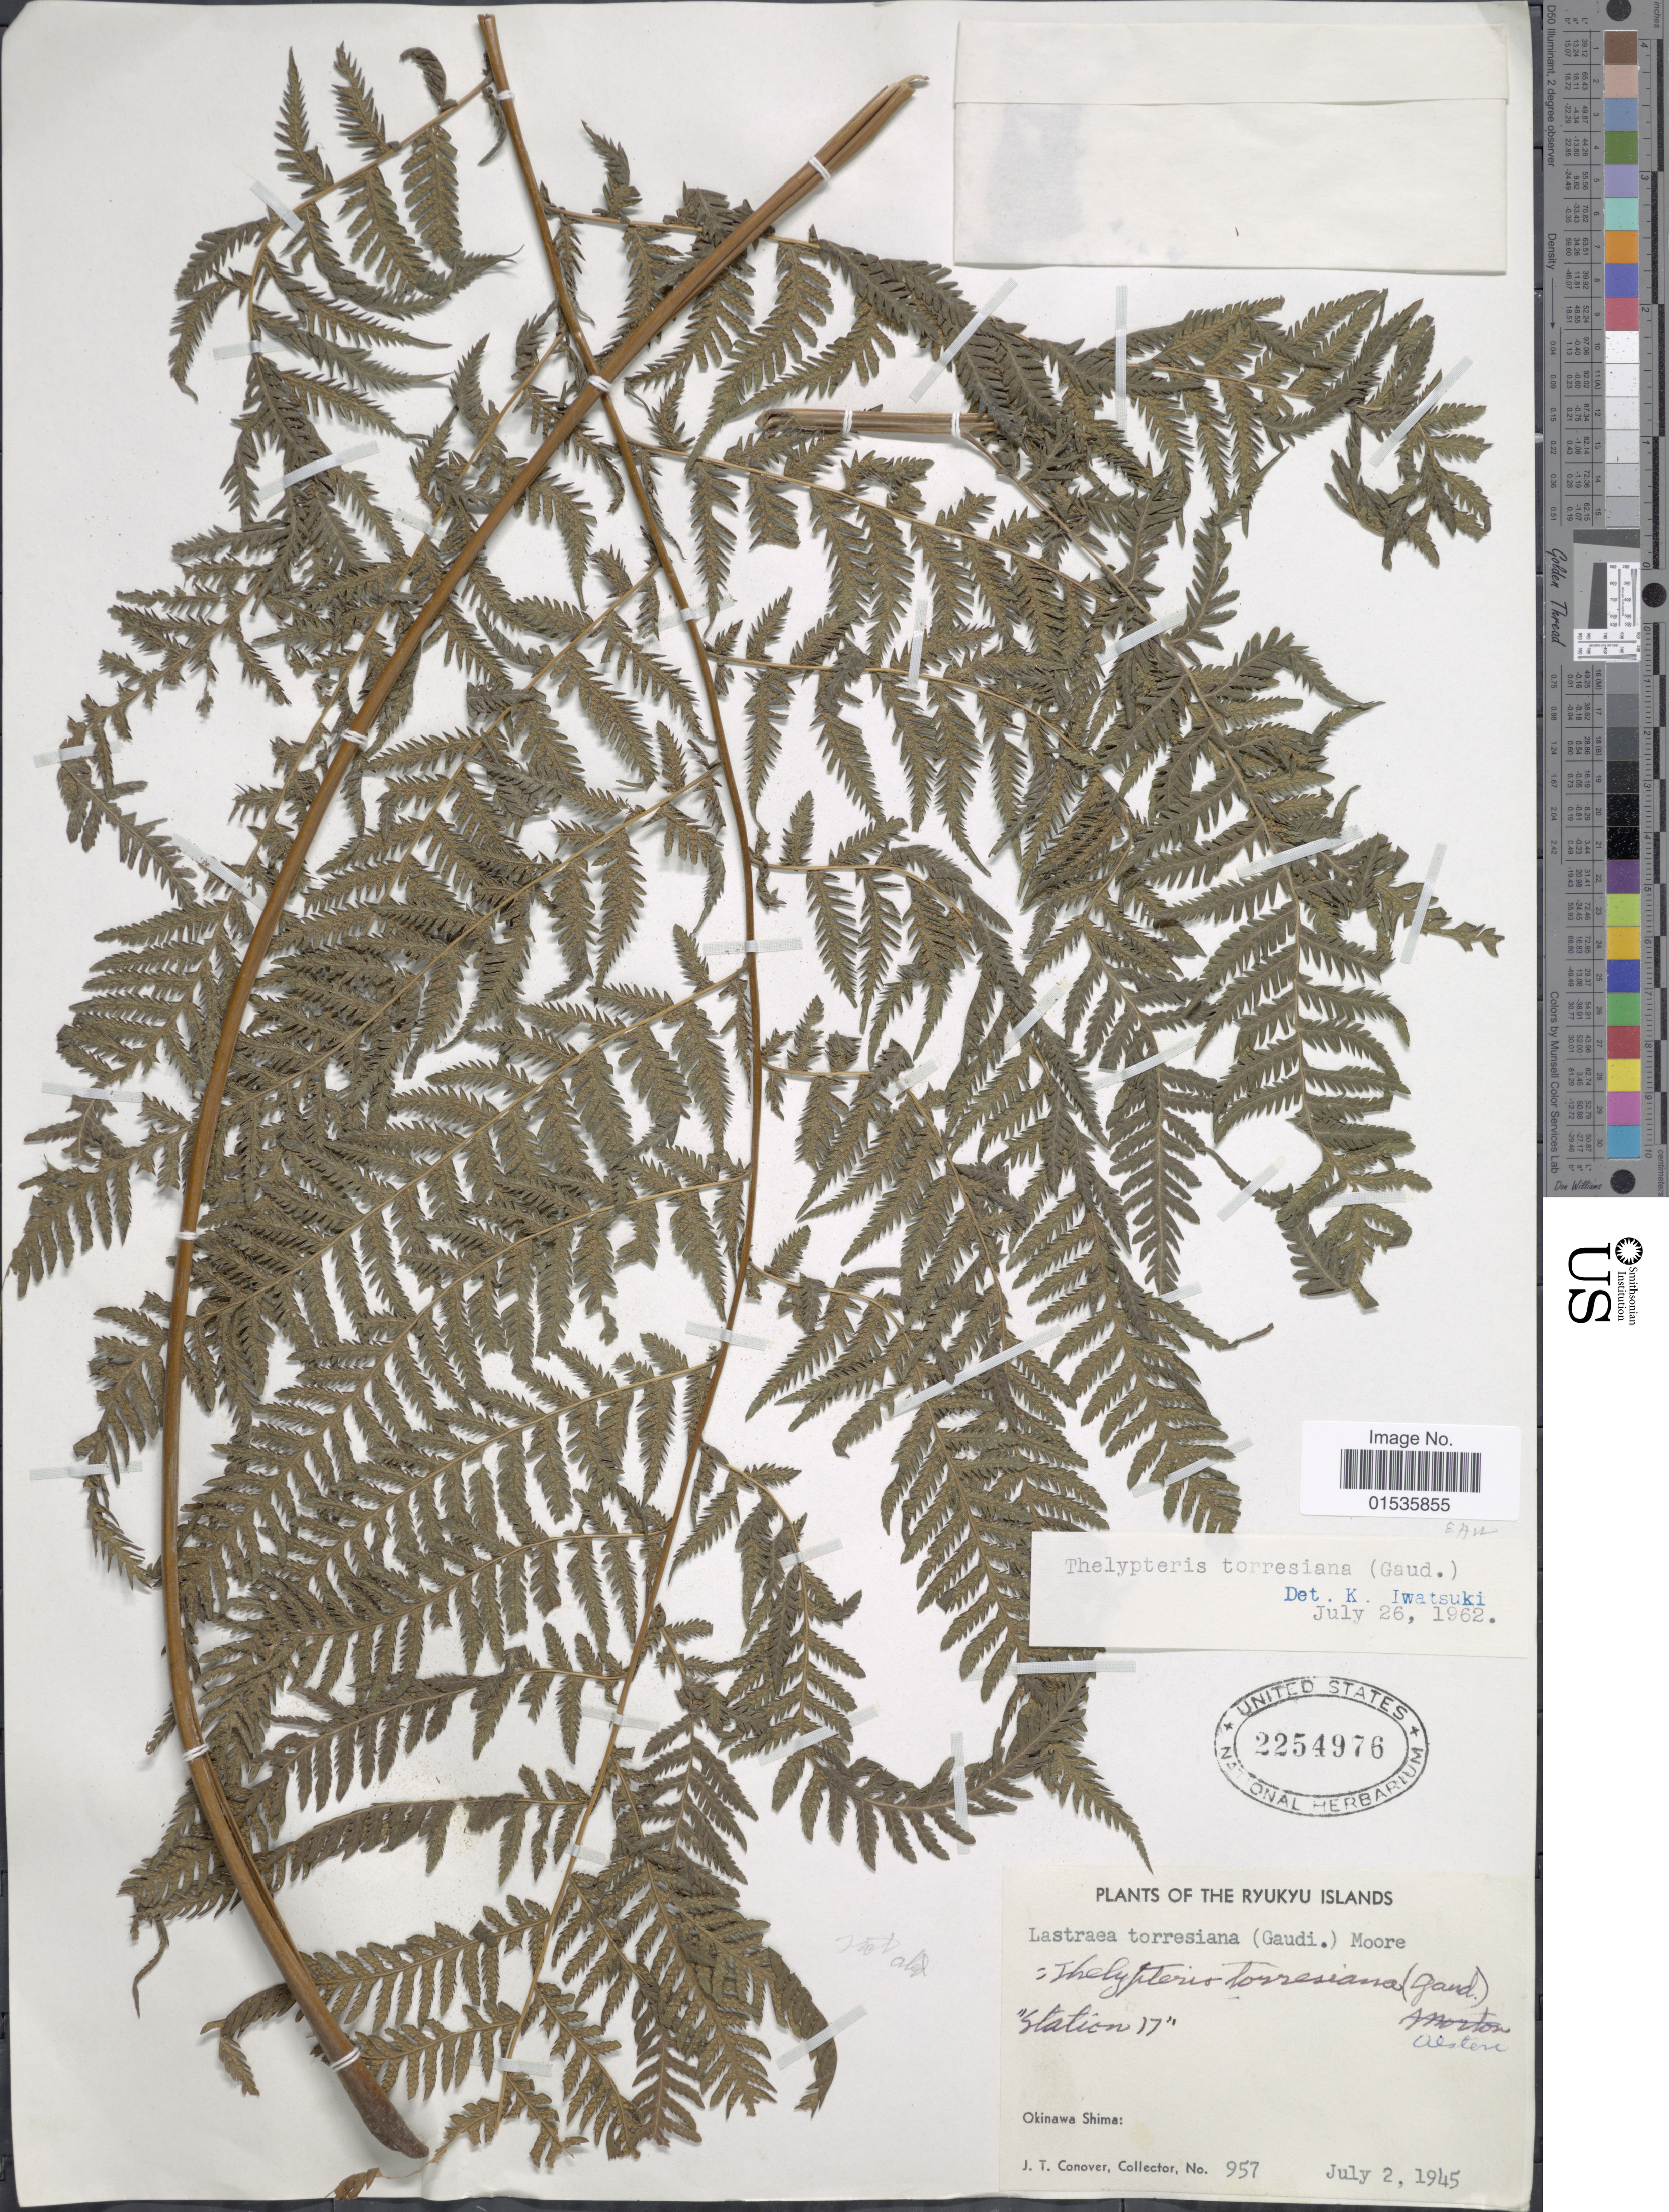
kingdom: Plantae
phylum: Tracheophyta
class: Polypodiopsida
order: Polypodiales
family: Thelypteridaceae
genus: Macrothelypteris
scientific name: Macrothelypteris torresiana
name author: (Gaudich.) Ching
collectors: J. T. Conover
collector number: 957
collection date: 1945-07-02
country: Japan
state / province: Okinawa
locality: Okinawa Shima, The Ryukyu Islands, "Station 17".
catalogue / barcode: US 2254976